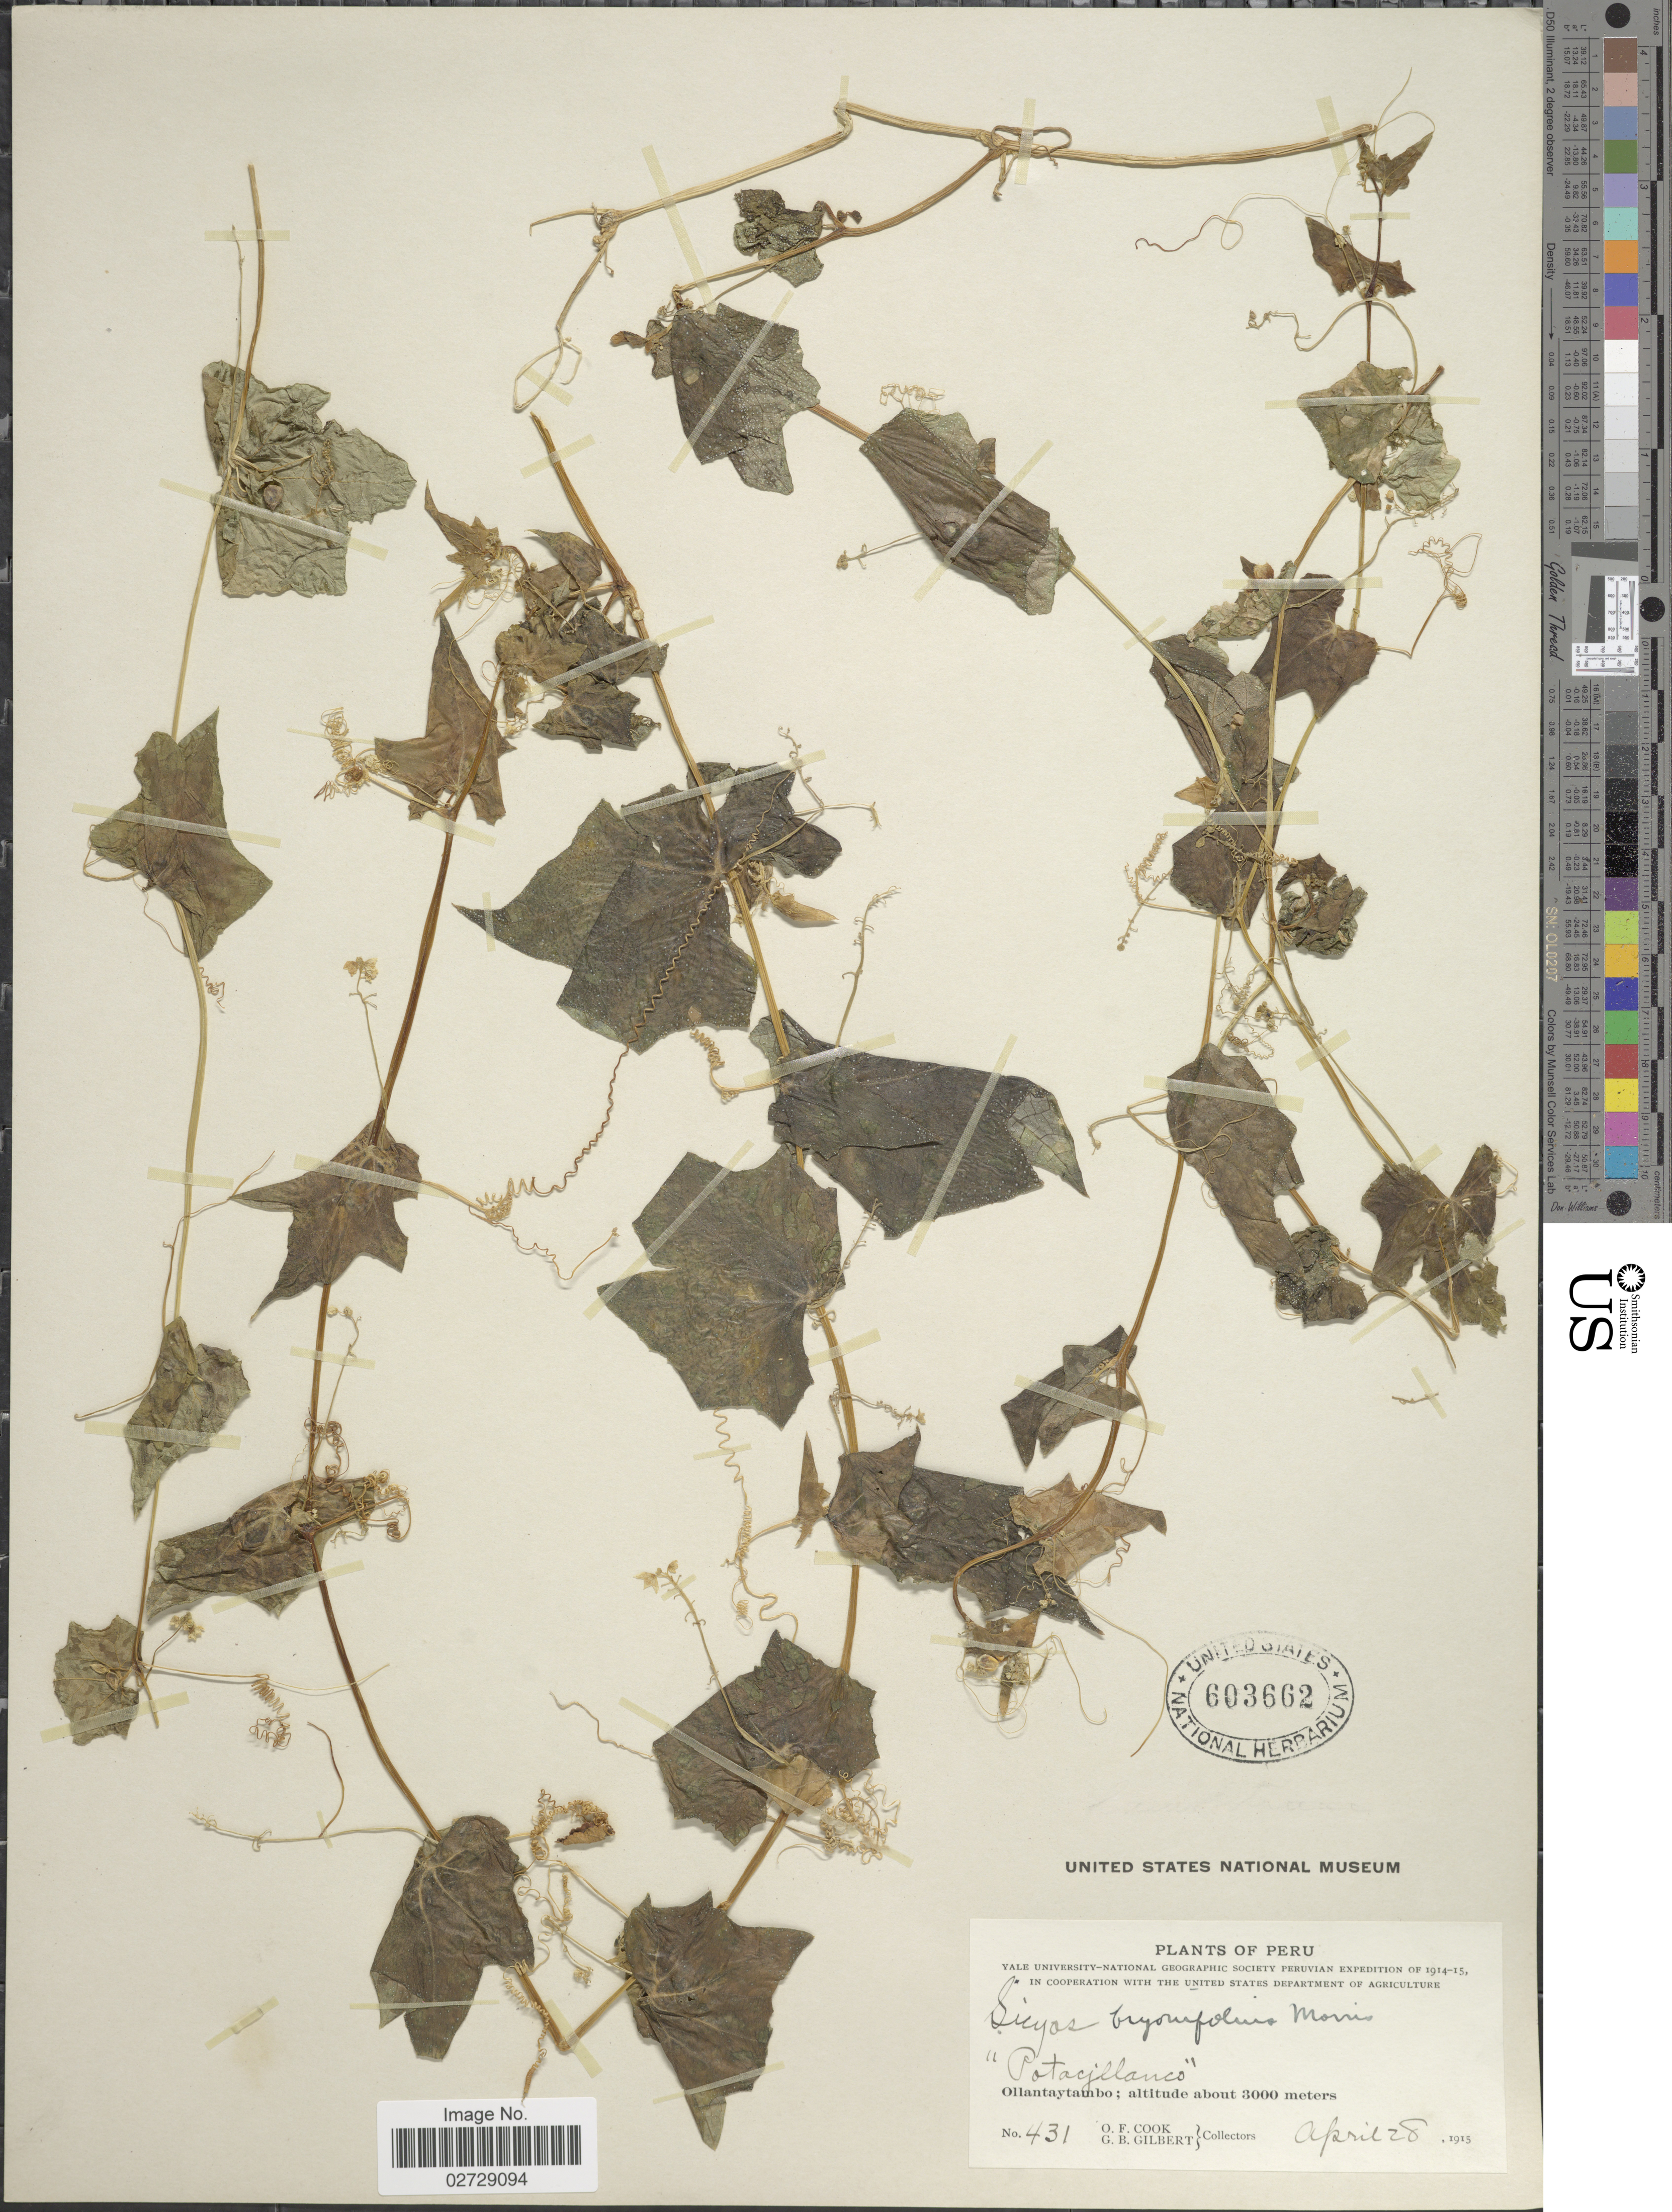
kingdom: Plantae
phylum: Tracheophyta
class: Magnoliopsida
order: Cucurbitales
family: Cucurbitaceae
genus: Sicyos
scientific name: Sicyos baderoa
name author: Hook. & Arn.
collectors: O. F. Cook & G. B. Gilbert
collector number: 431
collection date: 1915-04-28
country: Peru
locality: Ollantaytambo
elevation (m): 3000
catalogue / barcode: US 603662